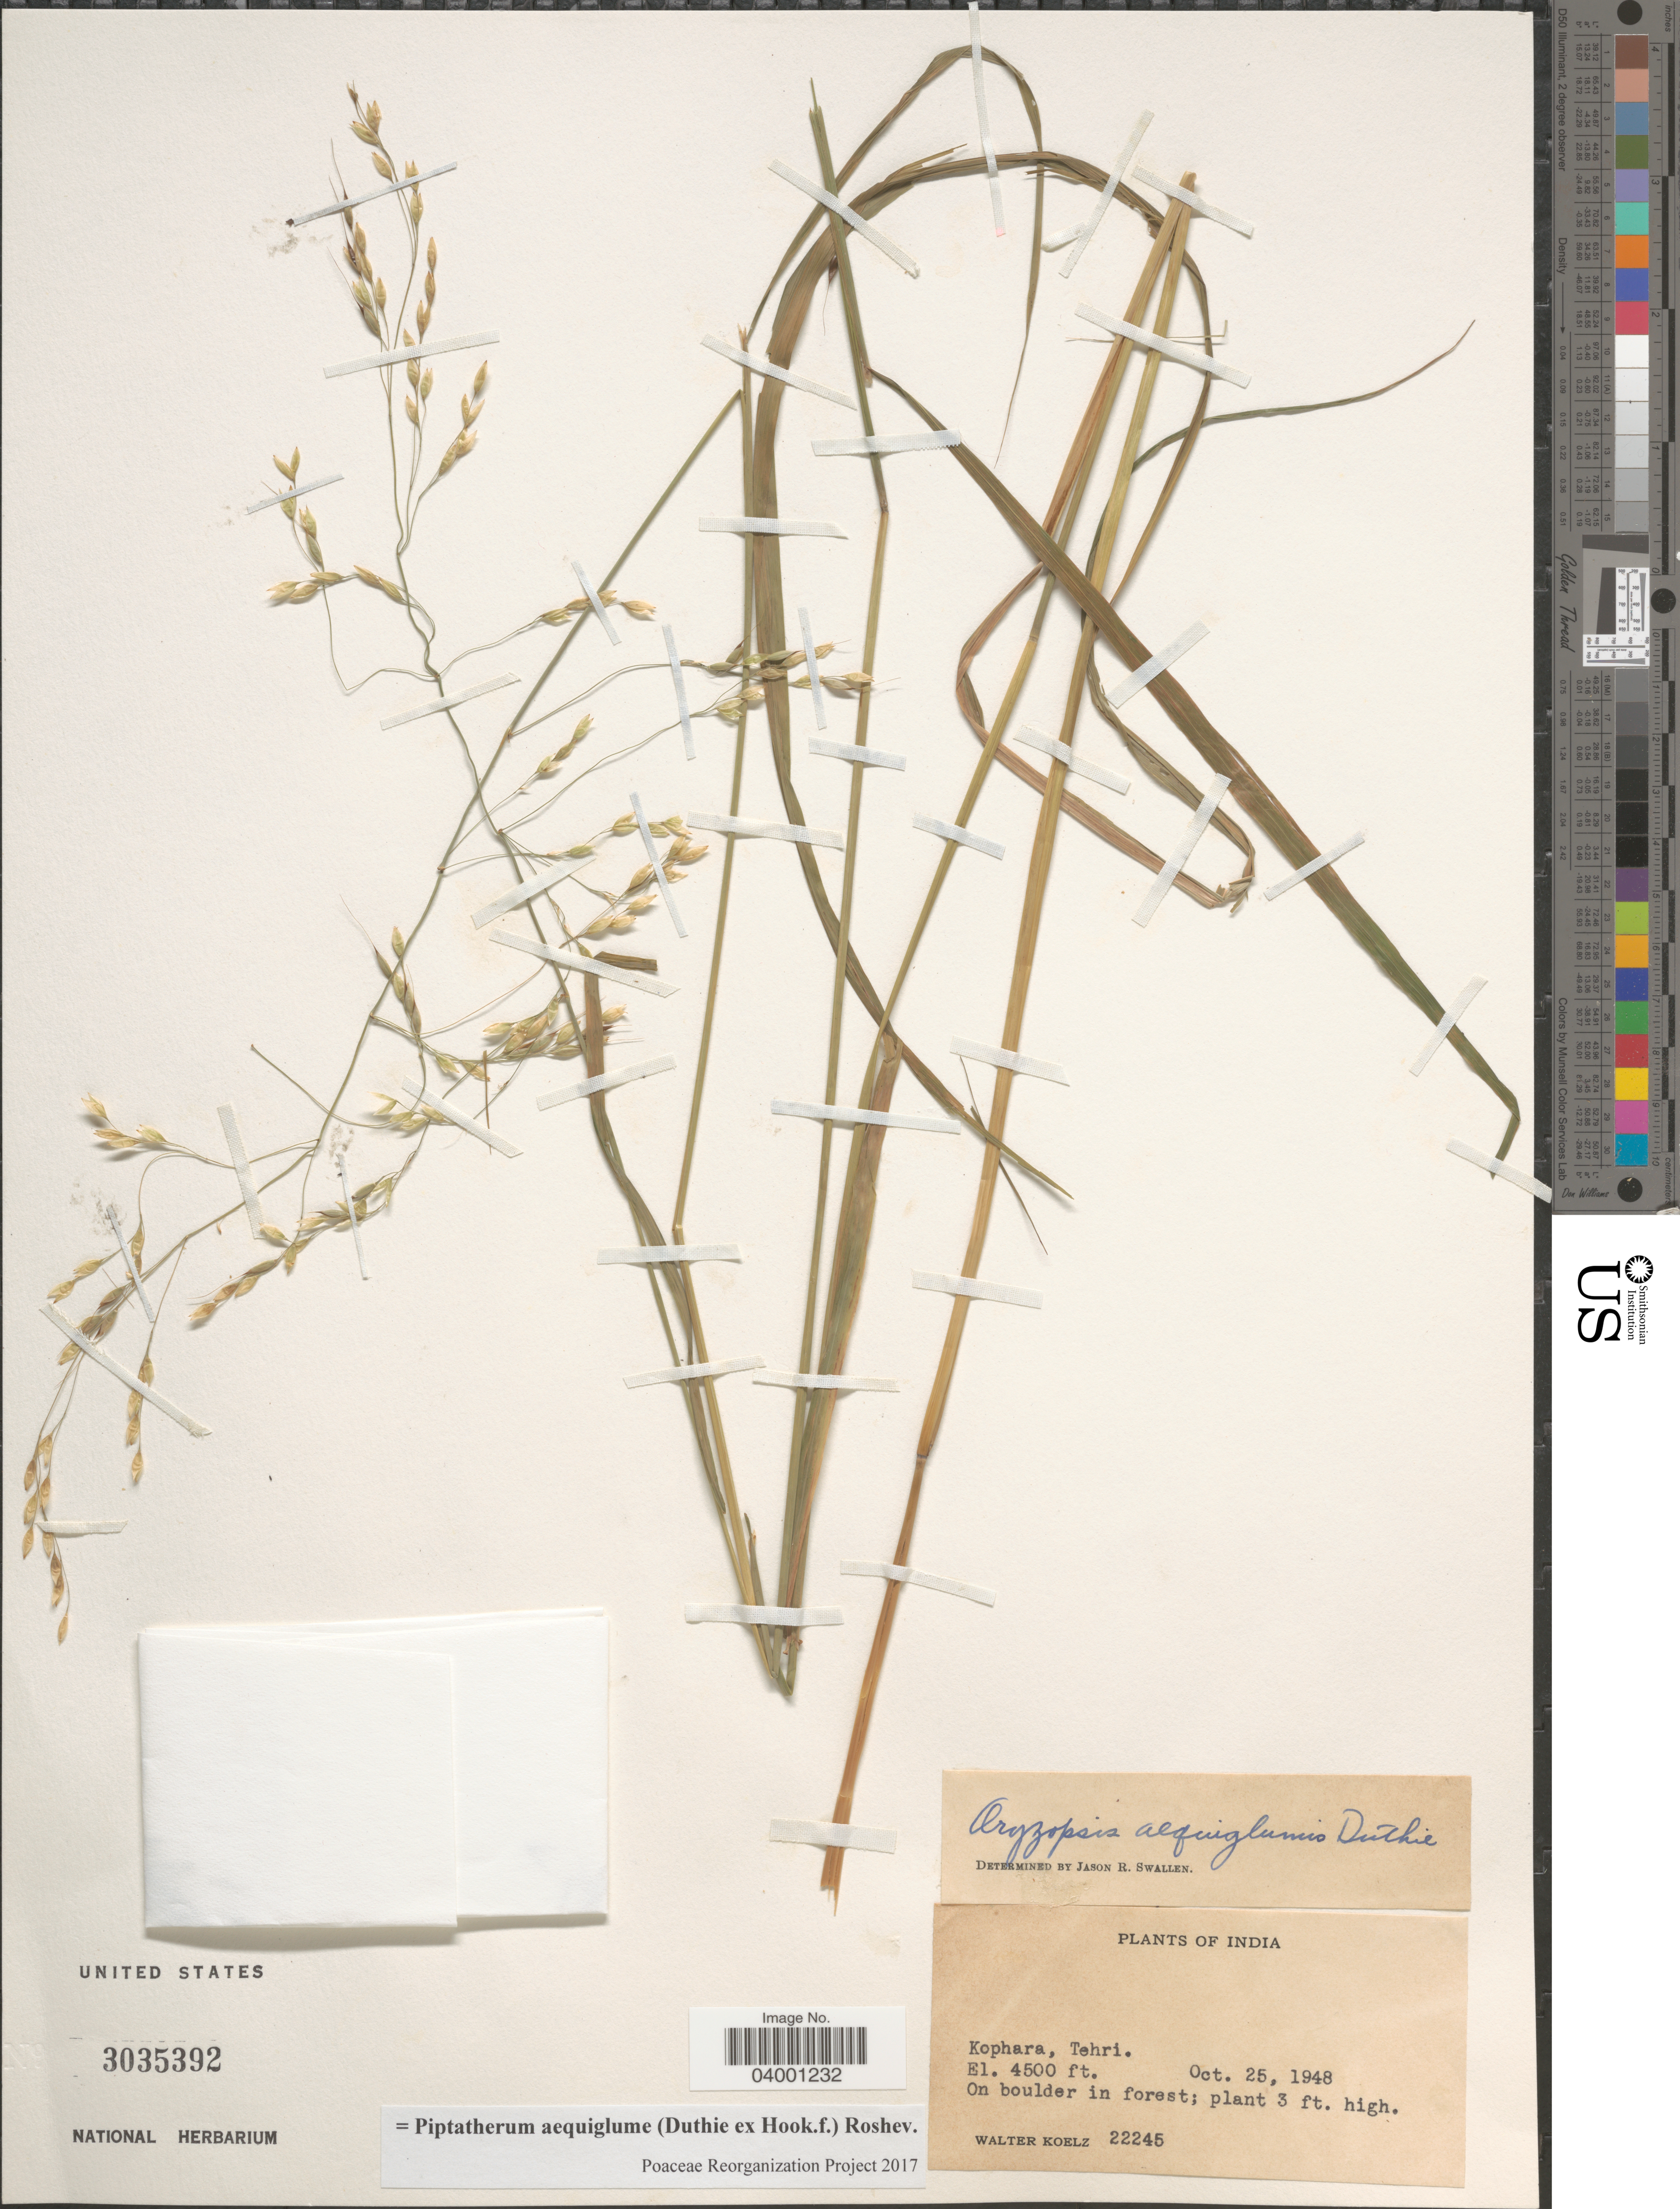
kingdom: Plantae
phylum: Tracheophyta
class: Liliopsida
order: Poales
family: Poaceae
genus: Piptatherum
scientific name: Piptatherum aequiglume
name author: (Duthie ex Hook. f.) Roshev.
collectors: W. N. Koelz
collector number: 22245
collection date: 1948-10-25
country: India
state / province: Uttarakhand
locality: Kophara, Tehri.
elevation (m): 1372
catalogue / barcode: US 3035392